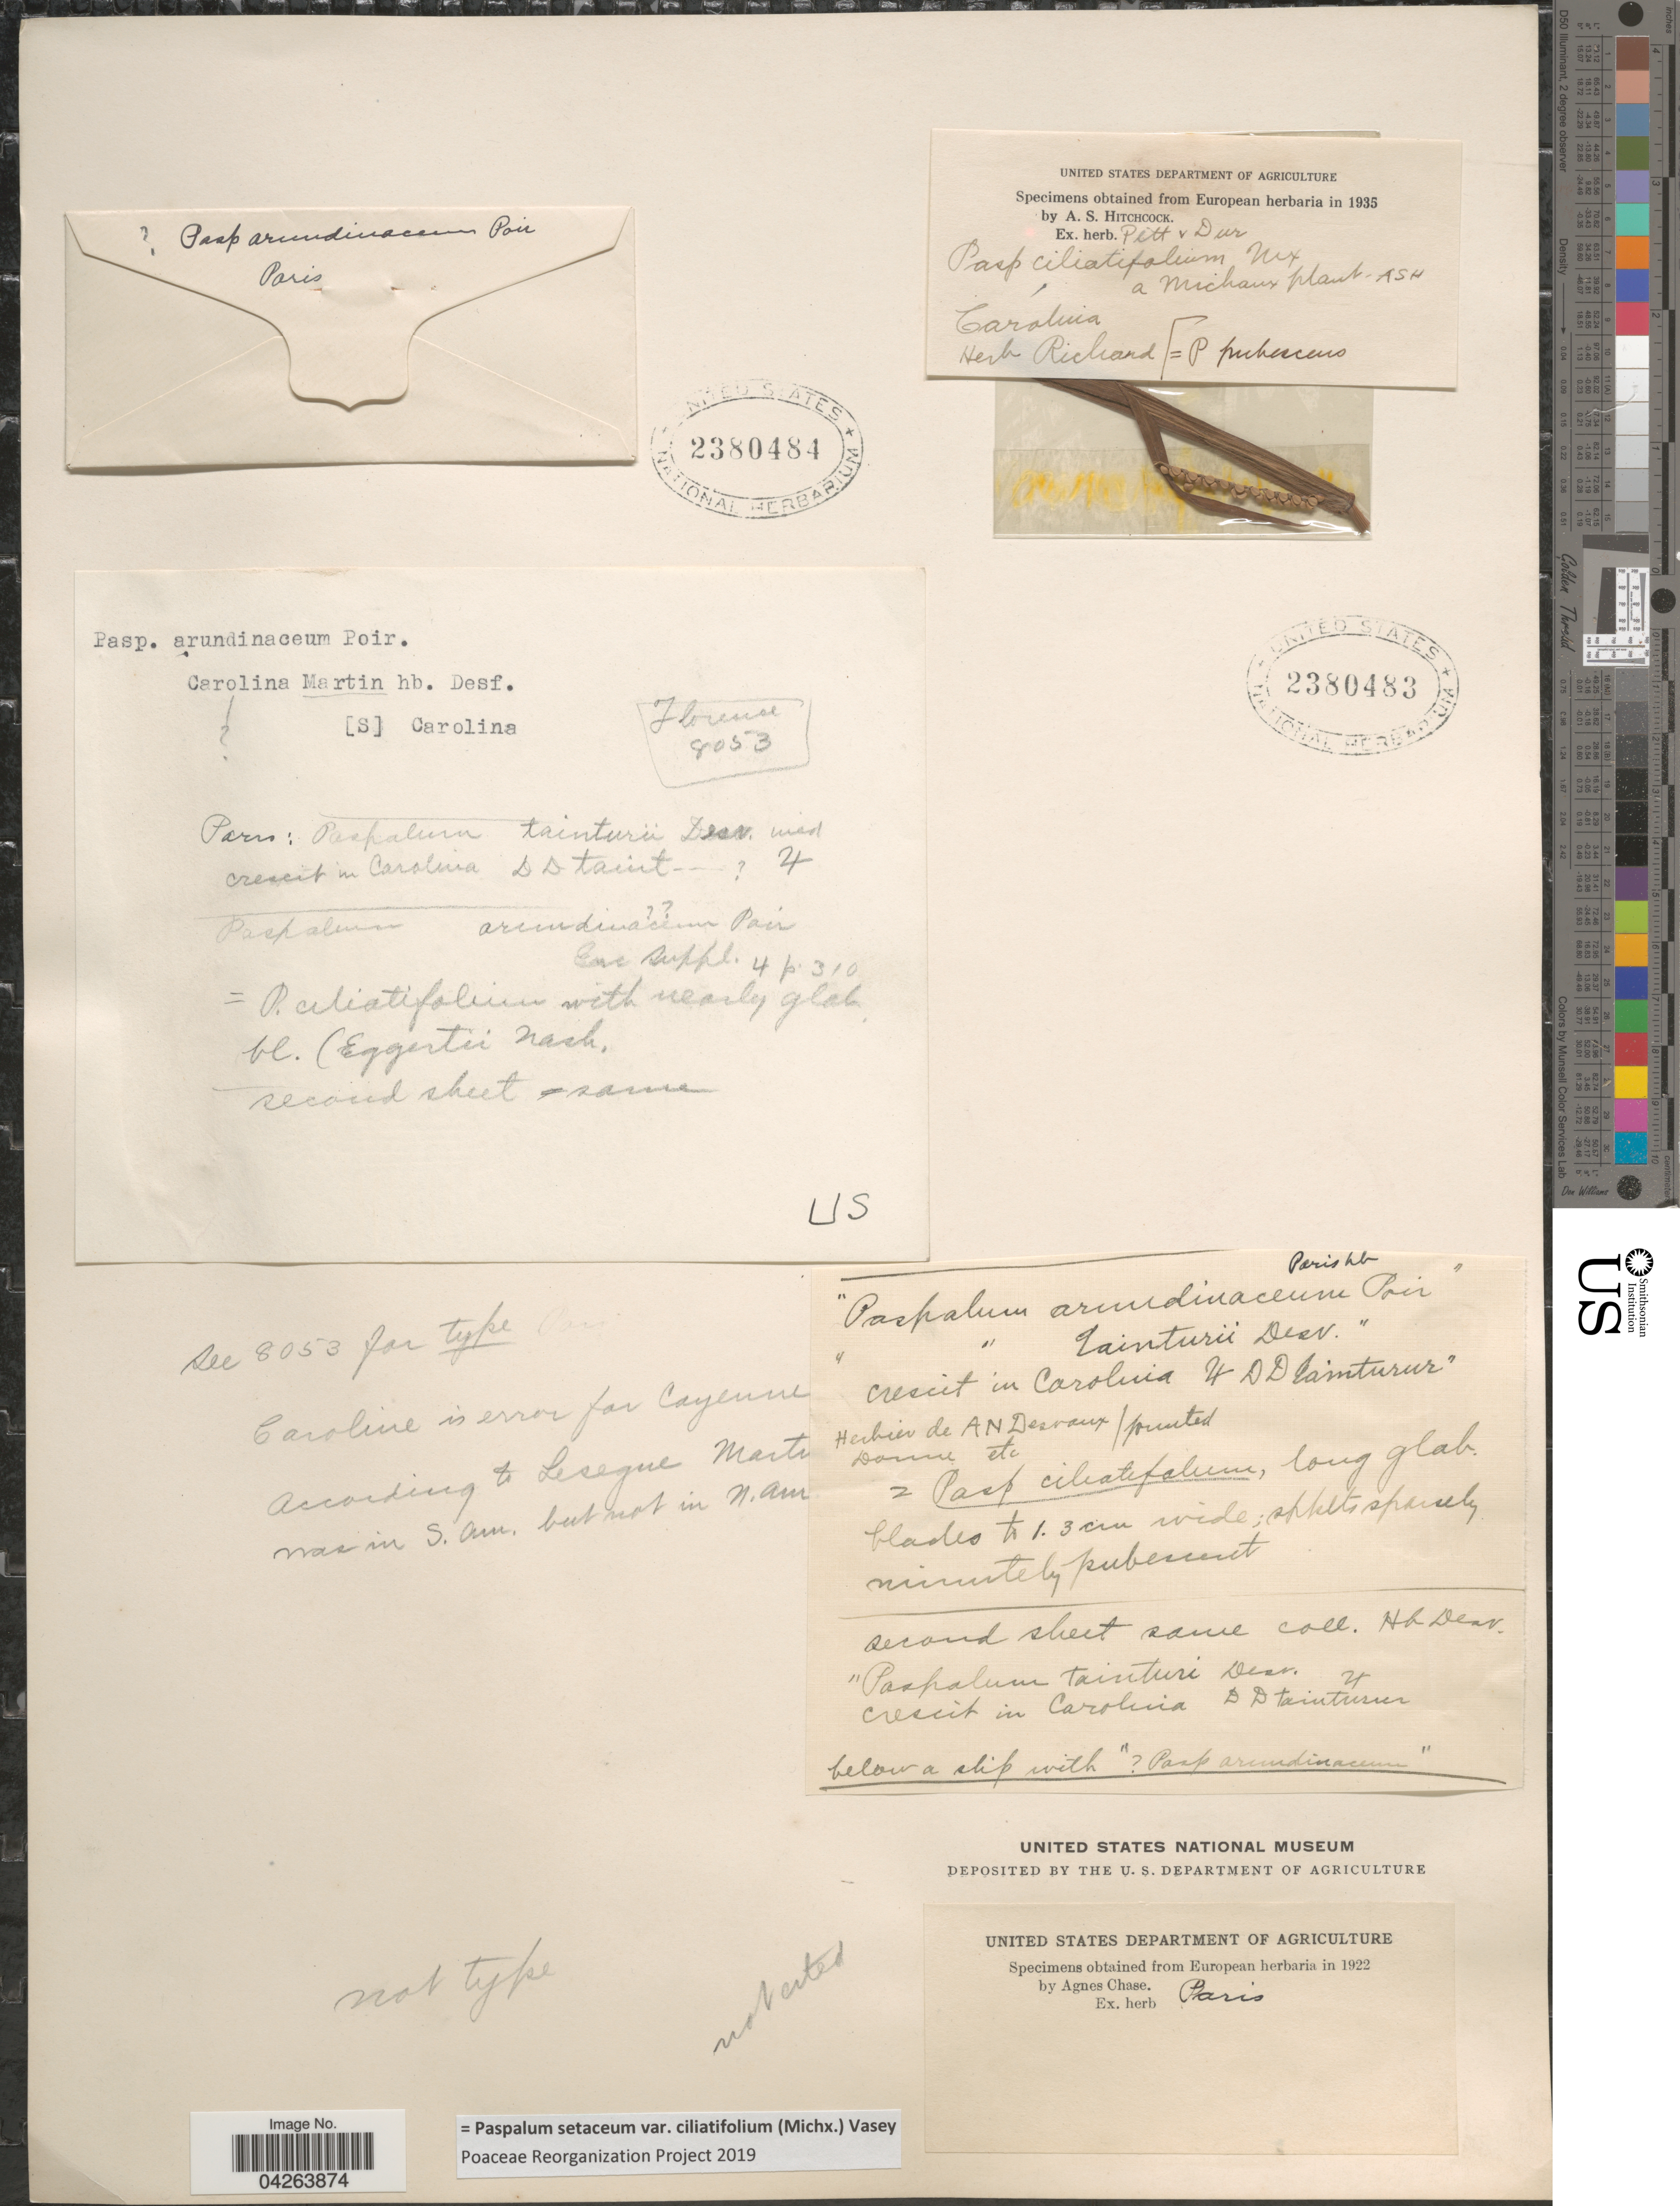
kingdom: Plantae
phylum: Tracheophyta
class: Liliopsida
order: Poales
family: Poaceae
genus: Paspalum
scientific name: Paspalum setaceum var. ciliatifolium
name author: (Michx.) Vasey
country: United States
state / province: South Carolina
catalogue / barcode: US 2380484-2